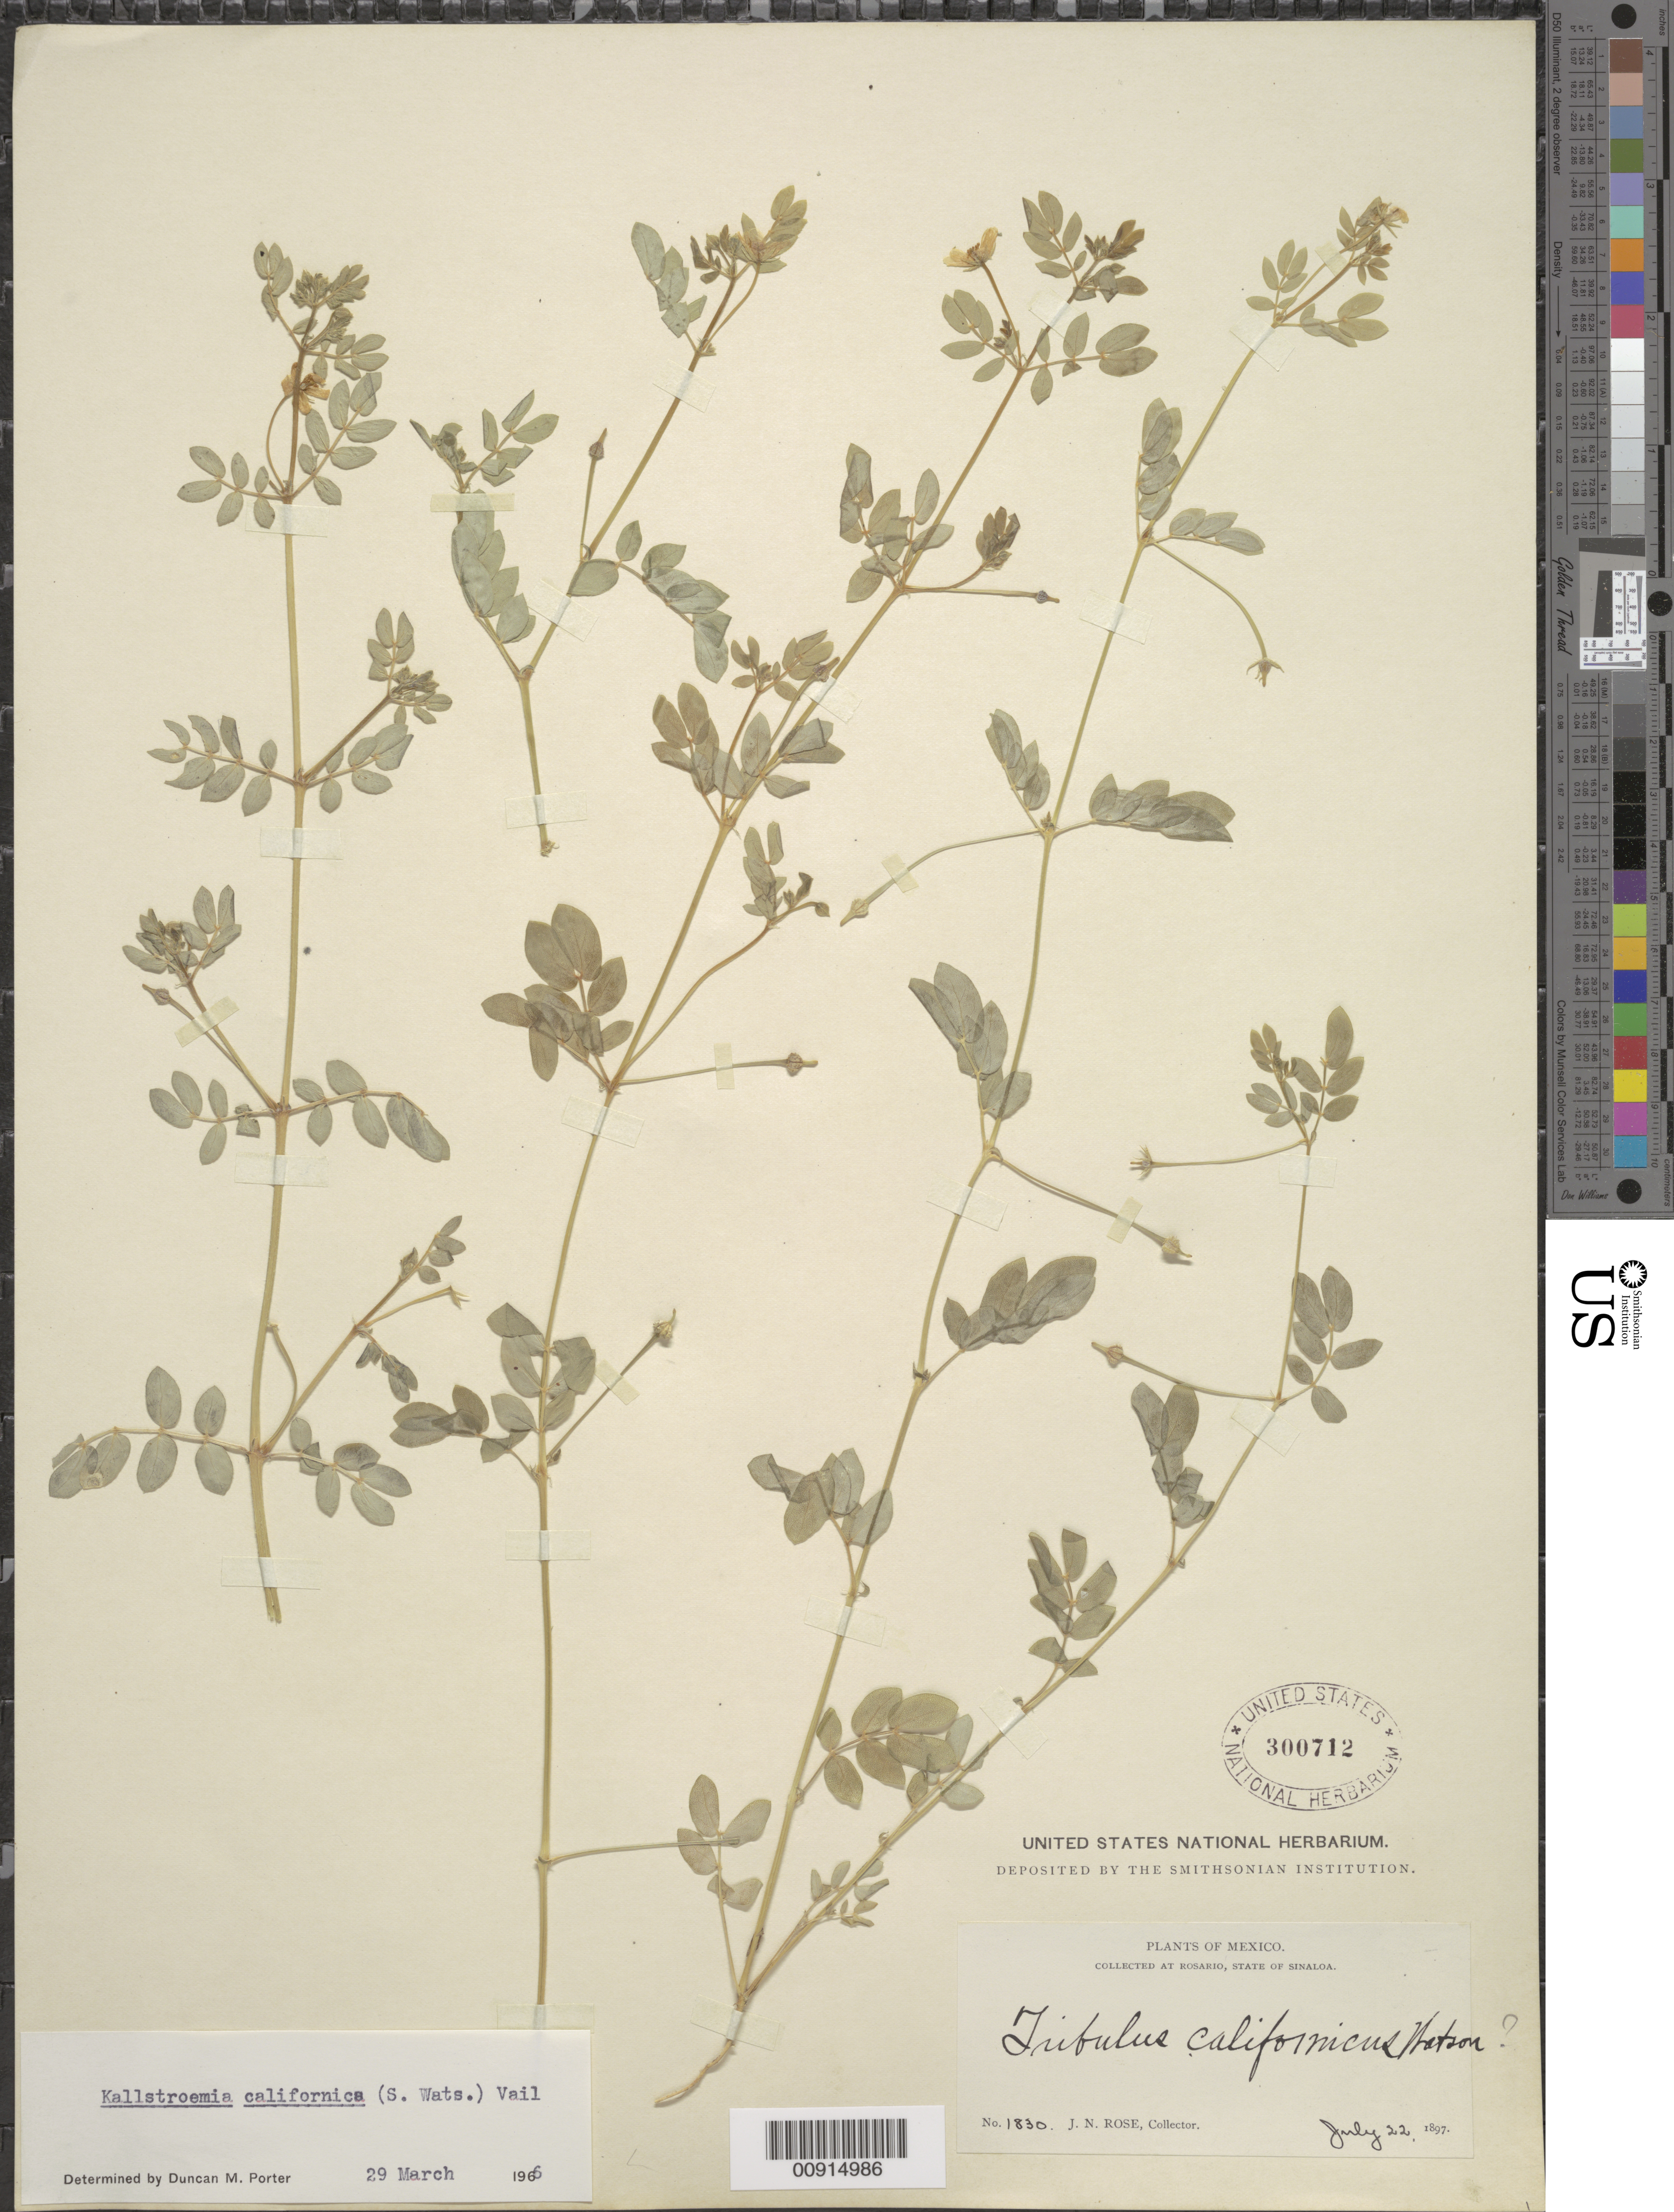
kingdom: Plantae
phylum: Tracheophyta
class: Magnoliopsida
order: Zygophyllales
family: Zygophyllaceae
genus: Kallstroemia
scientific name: Kallstroemia californica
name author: (S. Watson) Vail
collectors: J. N. Rose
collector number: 1830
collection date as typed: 22 Jul 1897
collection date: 1897-07-22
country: Mexico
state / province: Sinaloa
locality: Rosario, State of Sinaloa.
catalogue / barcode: US 300712